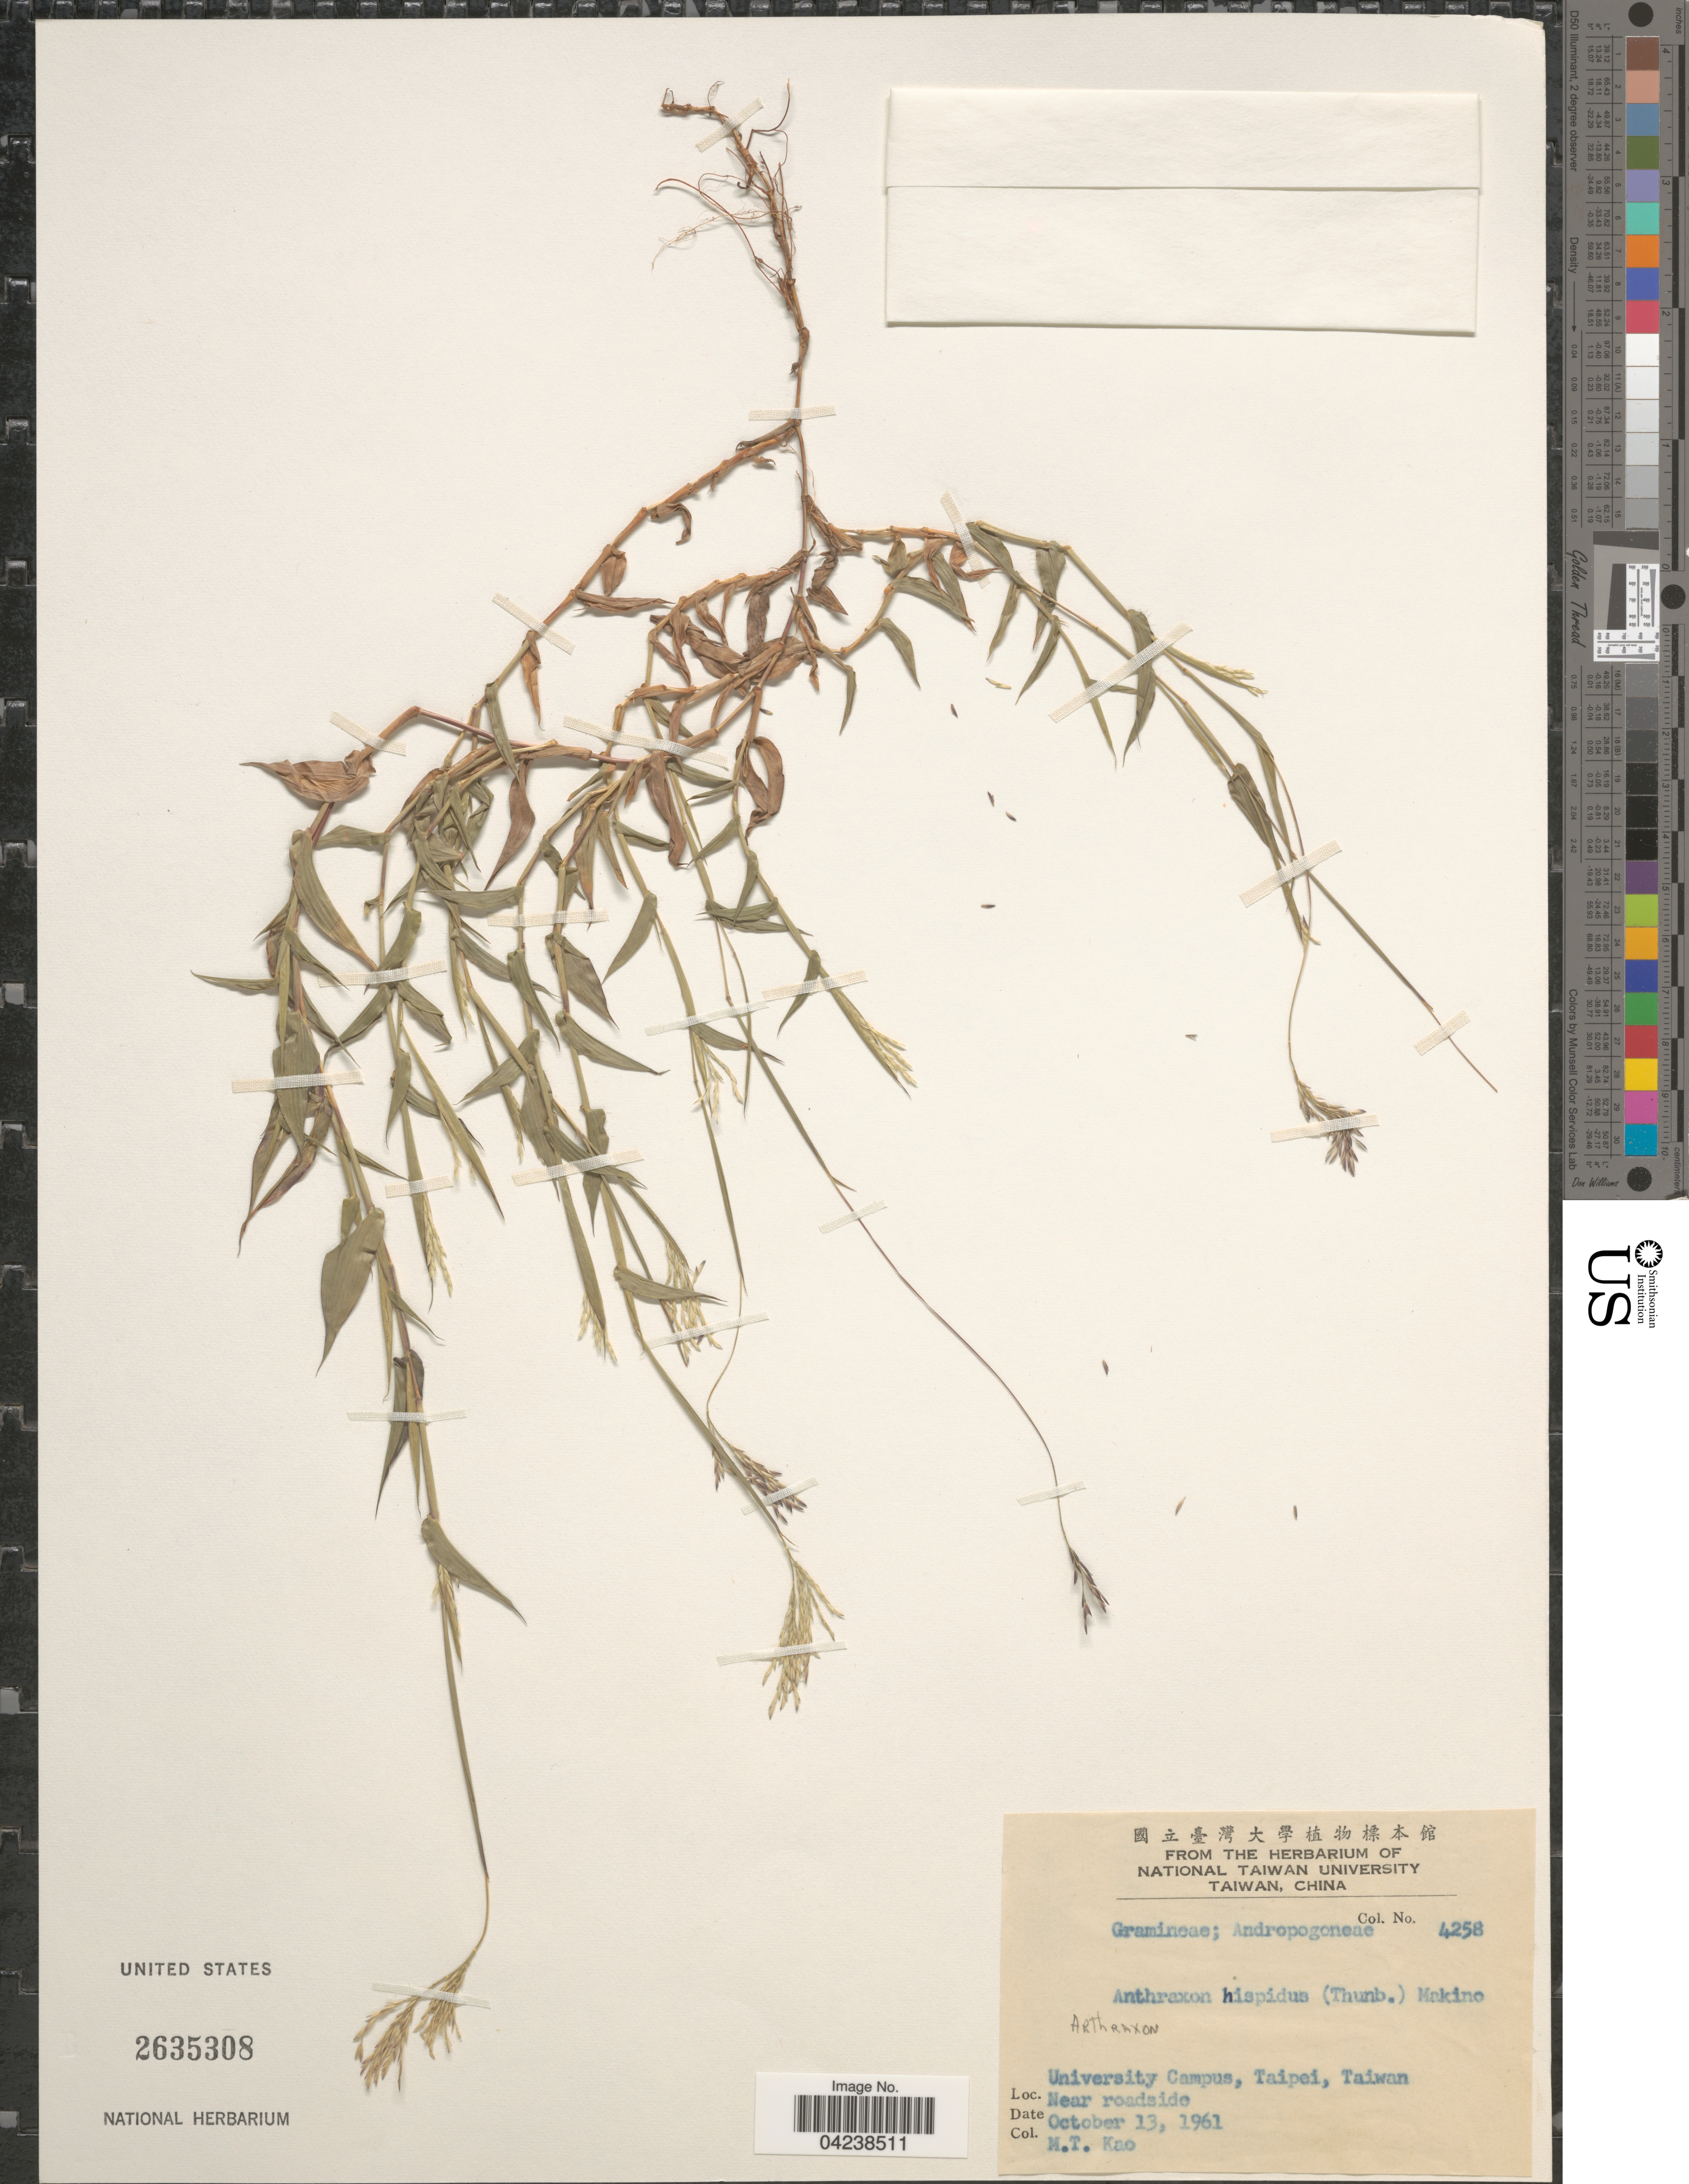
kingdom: Plantae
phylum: Tracheophyta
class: Liliopsida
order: Poales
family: Poaceae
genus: Arthraxon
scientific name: Arthraxon hispidus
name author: (Thunb.) Makino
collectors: M. T. Kao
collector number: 4258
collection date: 1961-10-13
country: Taiwan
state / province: Taipei City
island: Taiwan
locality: University Campus, Taipei.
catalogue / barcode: US 2635308